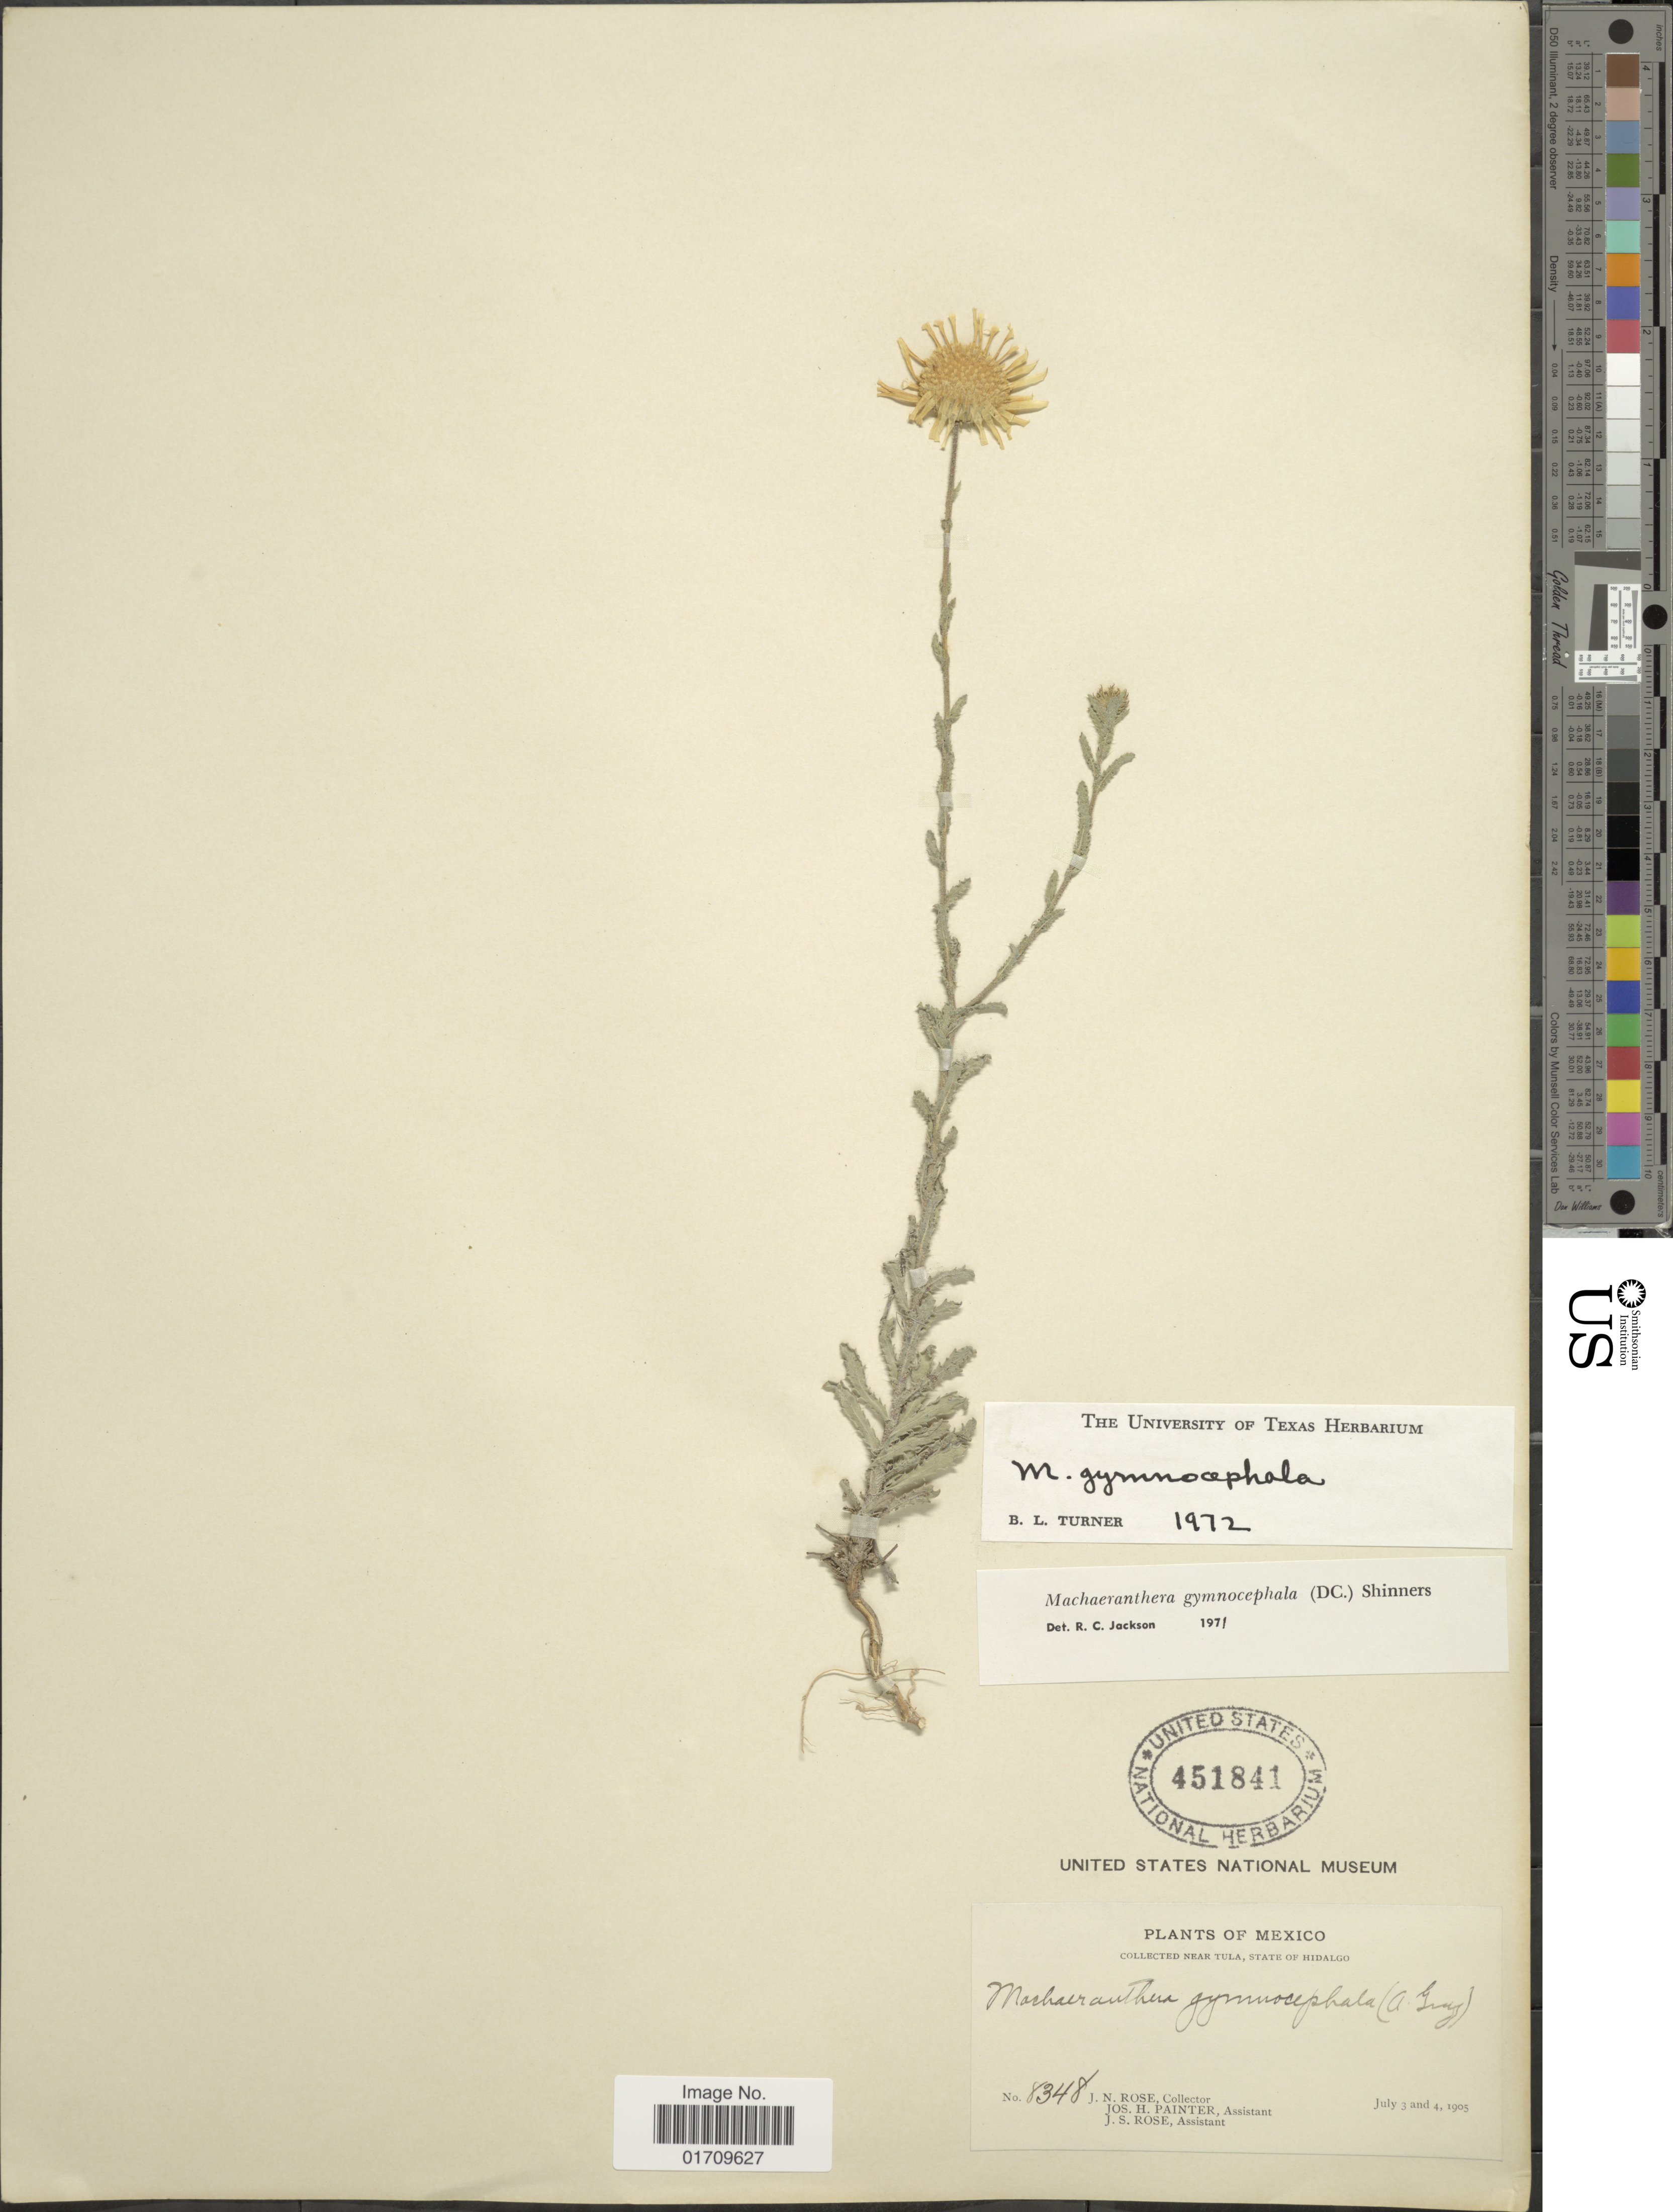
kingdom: Plantae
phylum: Tracheophyta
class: Magnoliopsida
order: Asterales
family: Asteraceae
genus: Machaeranthera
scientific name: Machaeranthera gymnocephala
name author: (DC.) Shinners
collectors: J. N. Rose, J. H. Painter & J. S. Rose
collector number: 8348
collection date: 1905-07-03/1905-07-04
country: Mexico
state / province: Hidalgo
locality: Near Tula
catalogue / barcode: US 451841